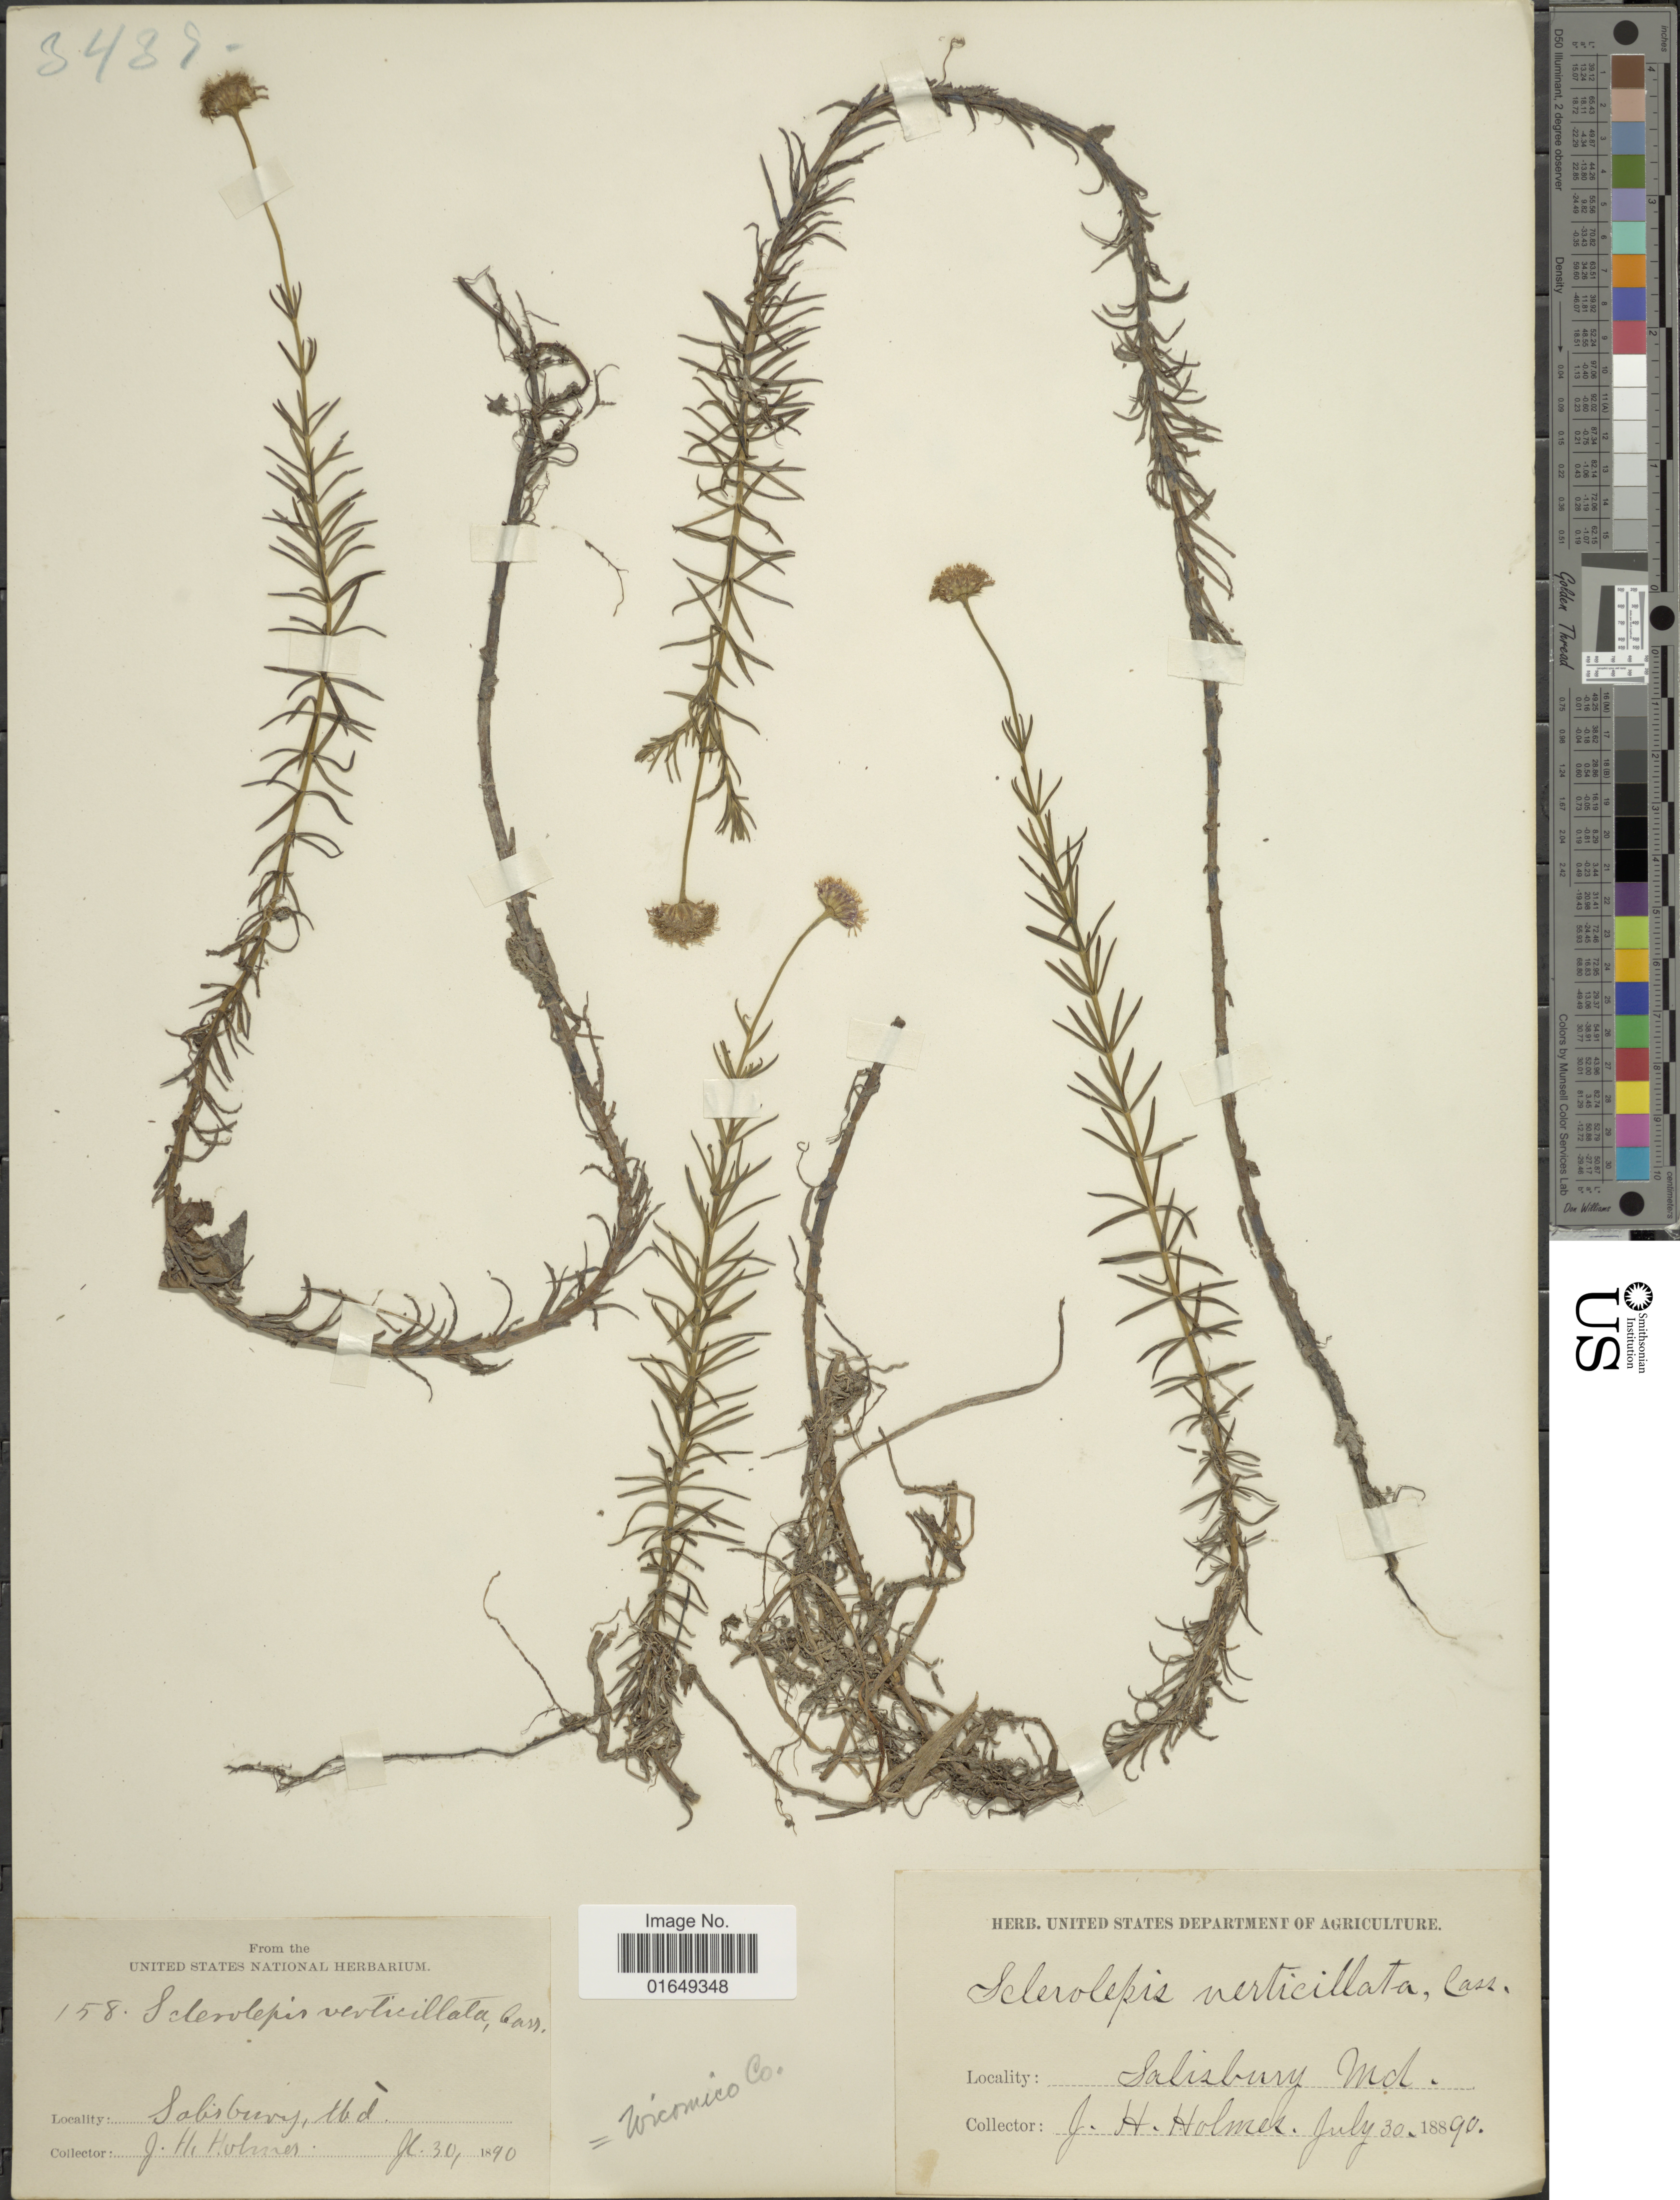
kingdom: Plantae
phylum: Tracheophyta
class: Magnoliopsida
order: Asterales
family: Asteraceae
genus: Sclerolepis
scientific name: Sclerolepis uniflora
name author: (Walter) Britton et al.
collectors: J. Holmes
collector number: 158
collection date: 1890-07-30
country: United States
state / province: Maryland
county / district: Wicomico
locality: Salisbury, Wicomico Co.